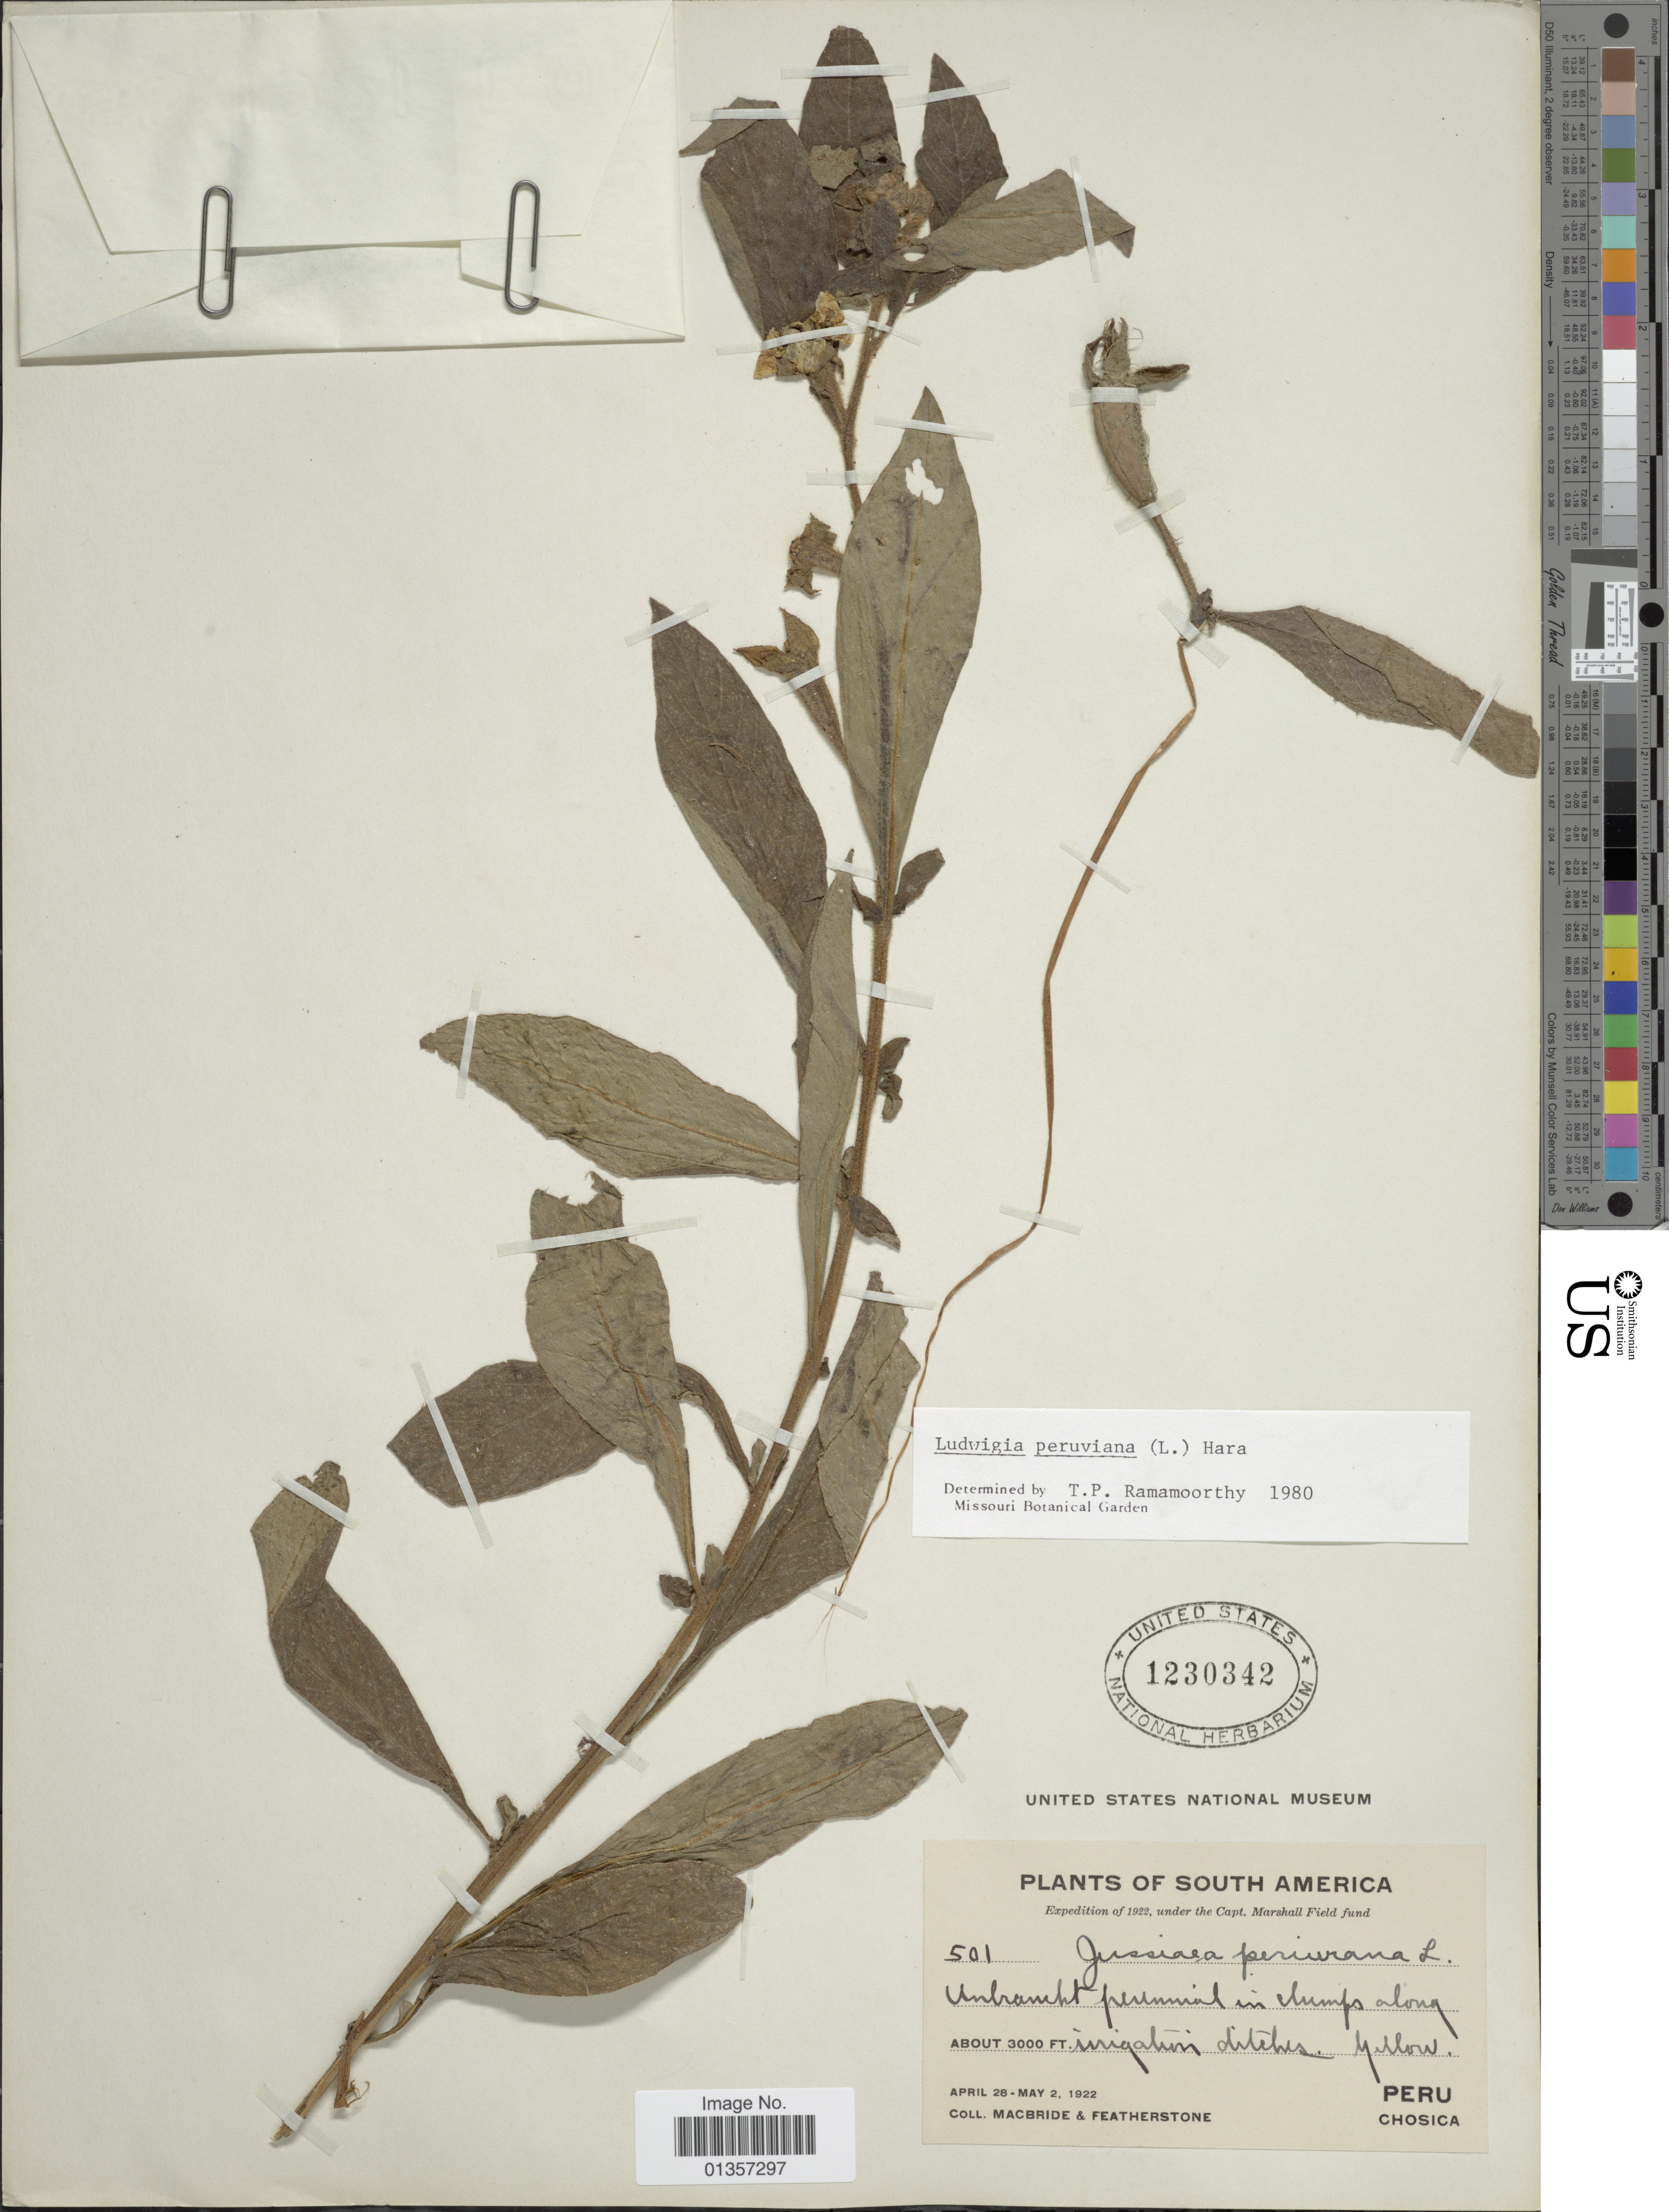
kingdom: Plantae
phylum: Tracheophyta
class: Magnoliopsida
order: Myrtales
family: Onagraceae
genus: Ludwigia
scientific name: Ludwigia peruviana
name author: (L.) H. Hara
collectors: Macbride, -- & -. Featherstone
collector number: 501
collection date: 1922-04-28/1922-05-02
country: Peru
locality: Chosica, South America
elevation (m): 914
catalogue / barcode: US 1230342